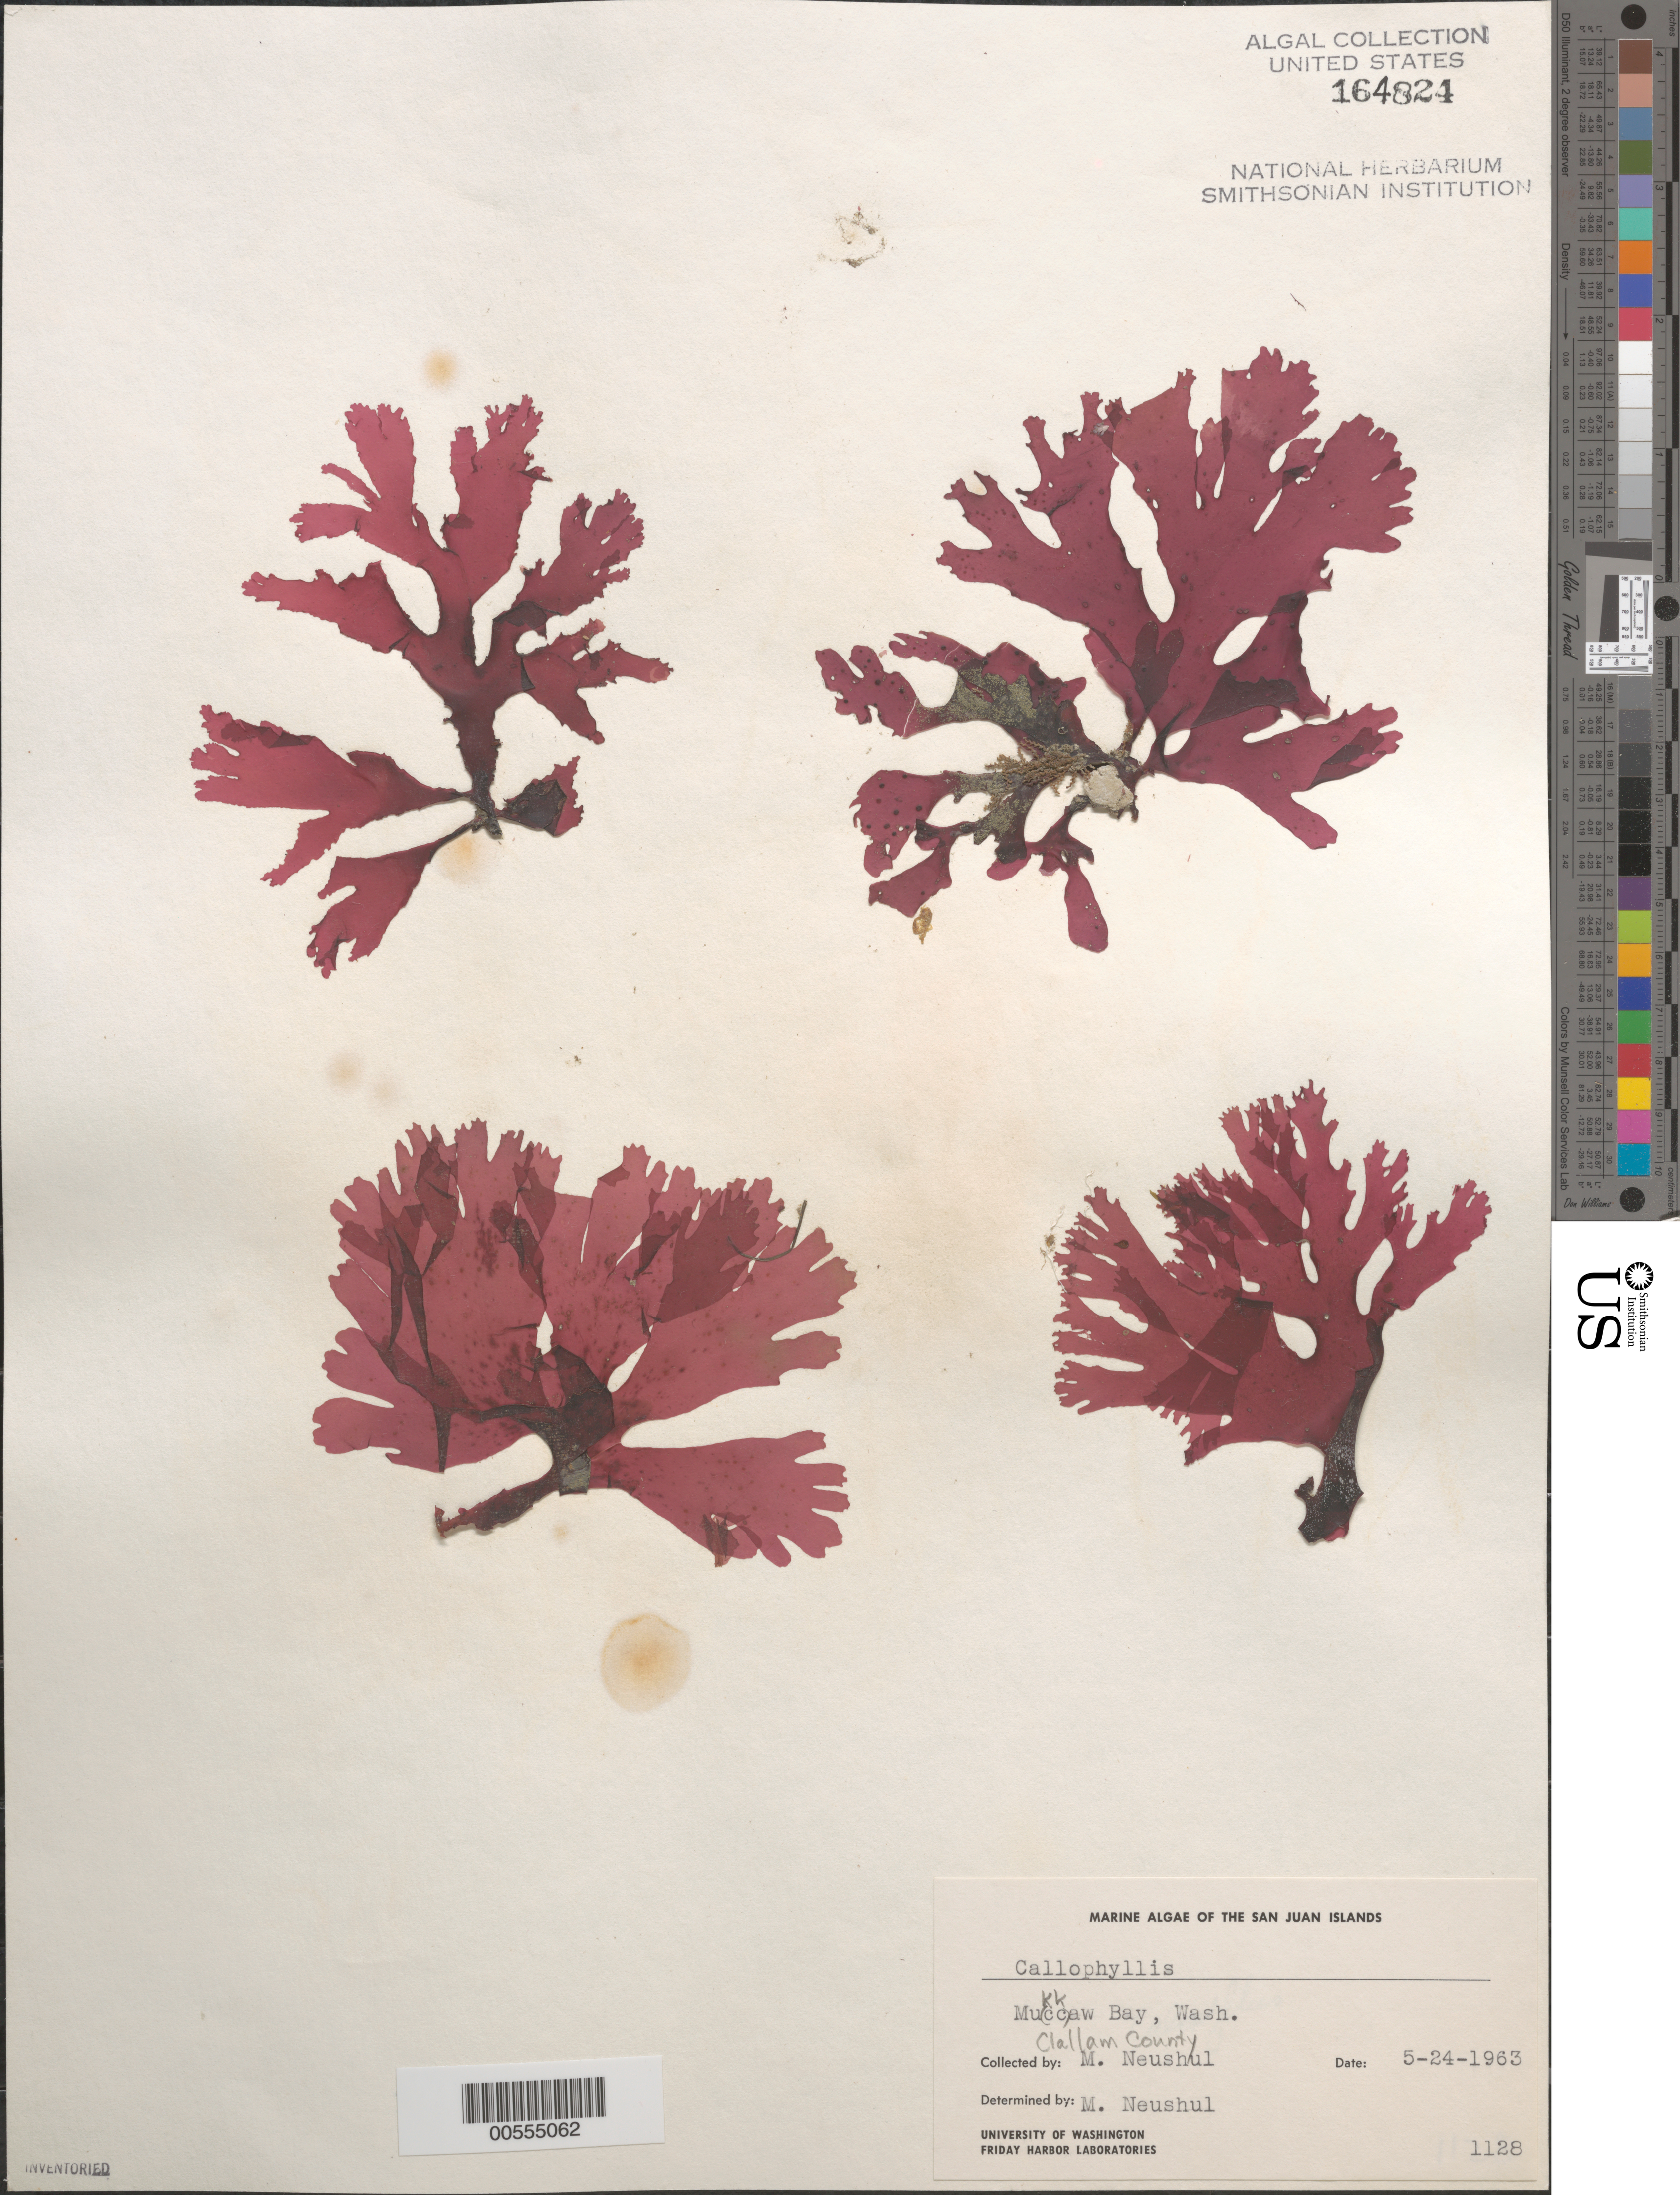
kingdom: Plantae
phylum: Rhodophyta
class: Florideophyceae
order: Gigartinales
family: Kallymeniaceae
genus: Callophyllis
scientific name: Callophyllis sp.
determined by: Neushul, M.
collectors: M. Neushul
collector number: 1128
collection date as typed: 24 May 1963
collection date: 1963-05-24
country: United States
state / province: Washington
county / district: Clallam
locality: Mukkaw Bay (Muccaw Bay)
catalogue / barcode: US 164824